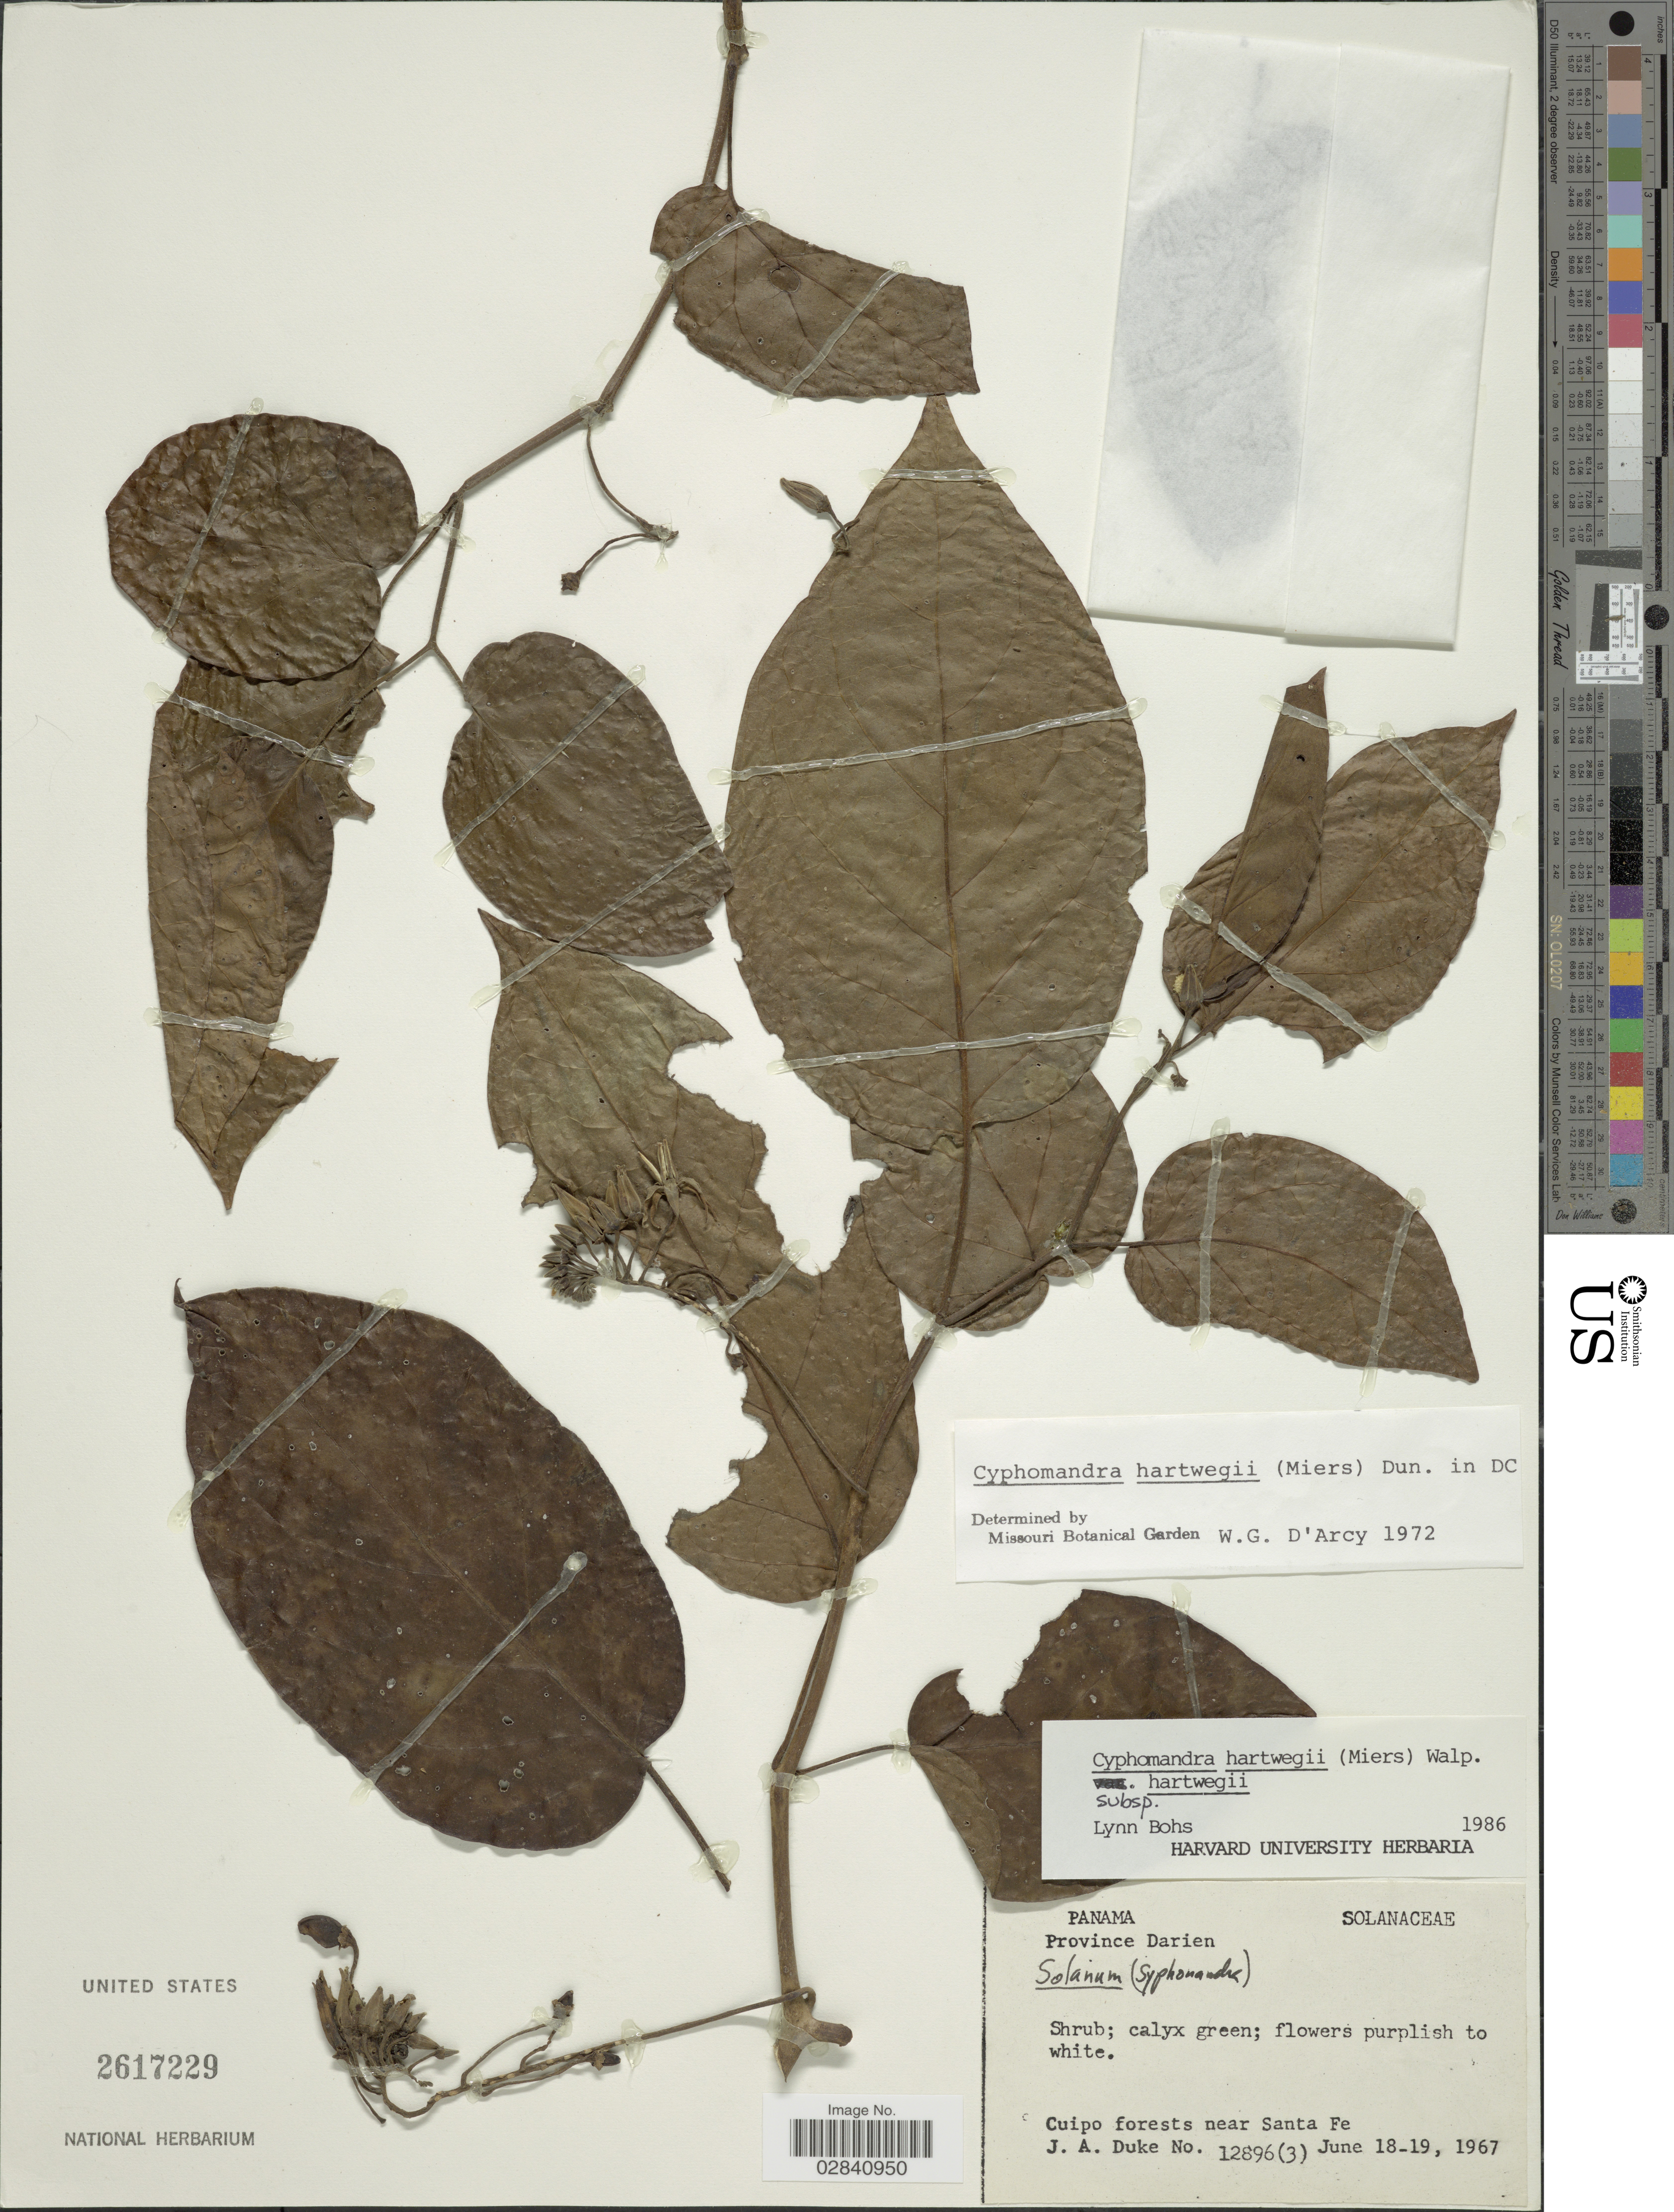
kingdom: Plantae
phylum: Tracheophyta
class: Magnoliopsida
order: Solanales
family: Solanaceae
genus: Cyphomandra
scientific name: Cyphomandra hartwegii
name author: (Miers) Sendtn. ex Walp.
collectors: J. A. Duke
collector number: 12896(3)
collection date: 1967-06-18/1967-06-19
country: Panama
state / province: Darién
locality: Cuipo forests near Santa Fe.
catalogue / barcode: US 2617229